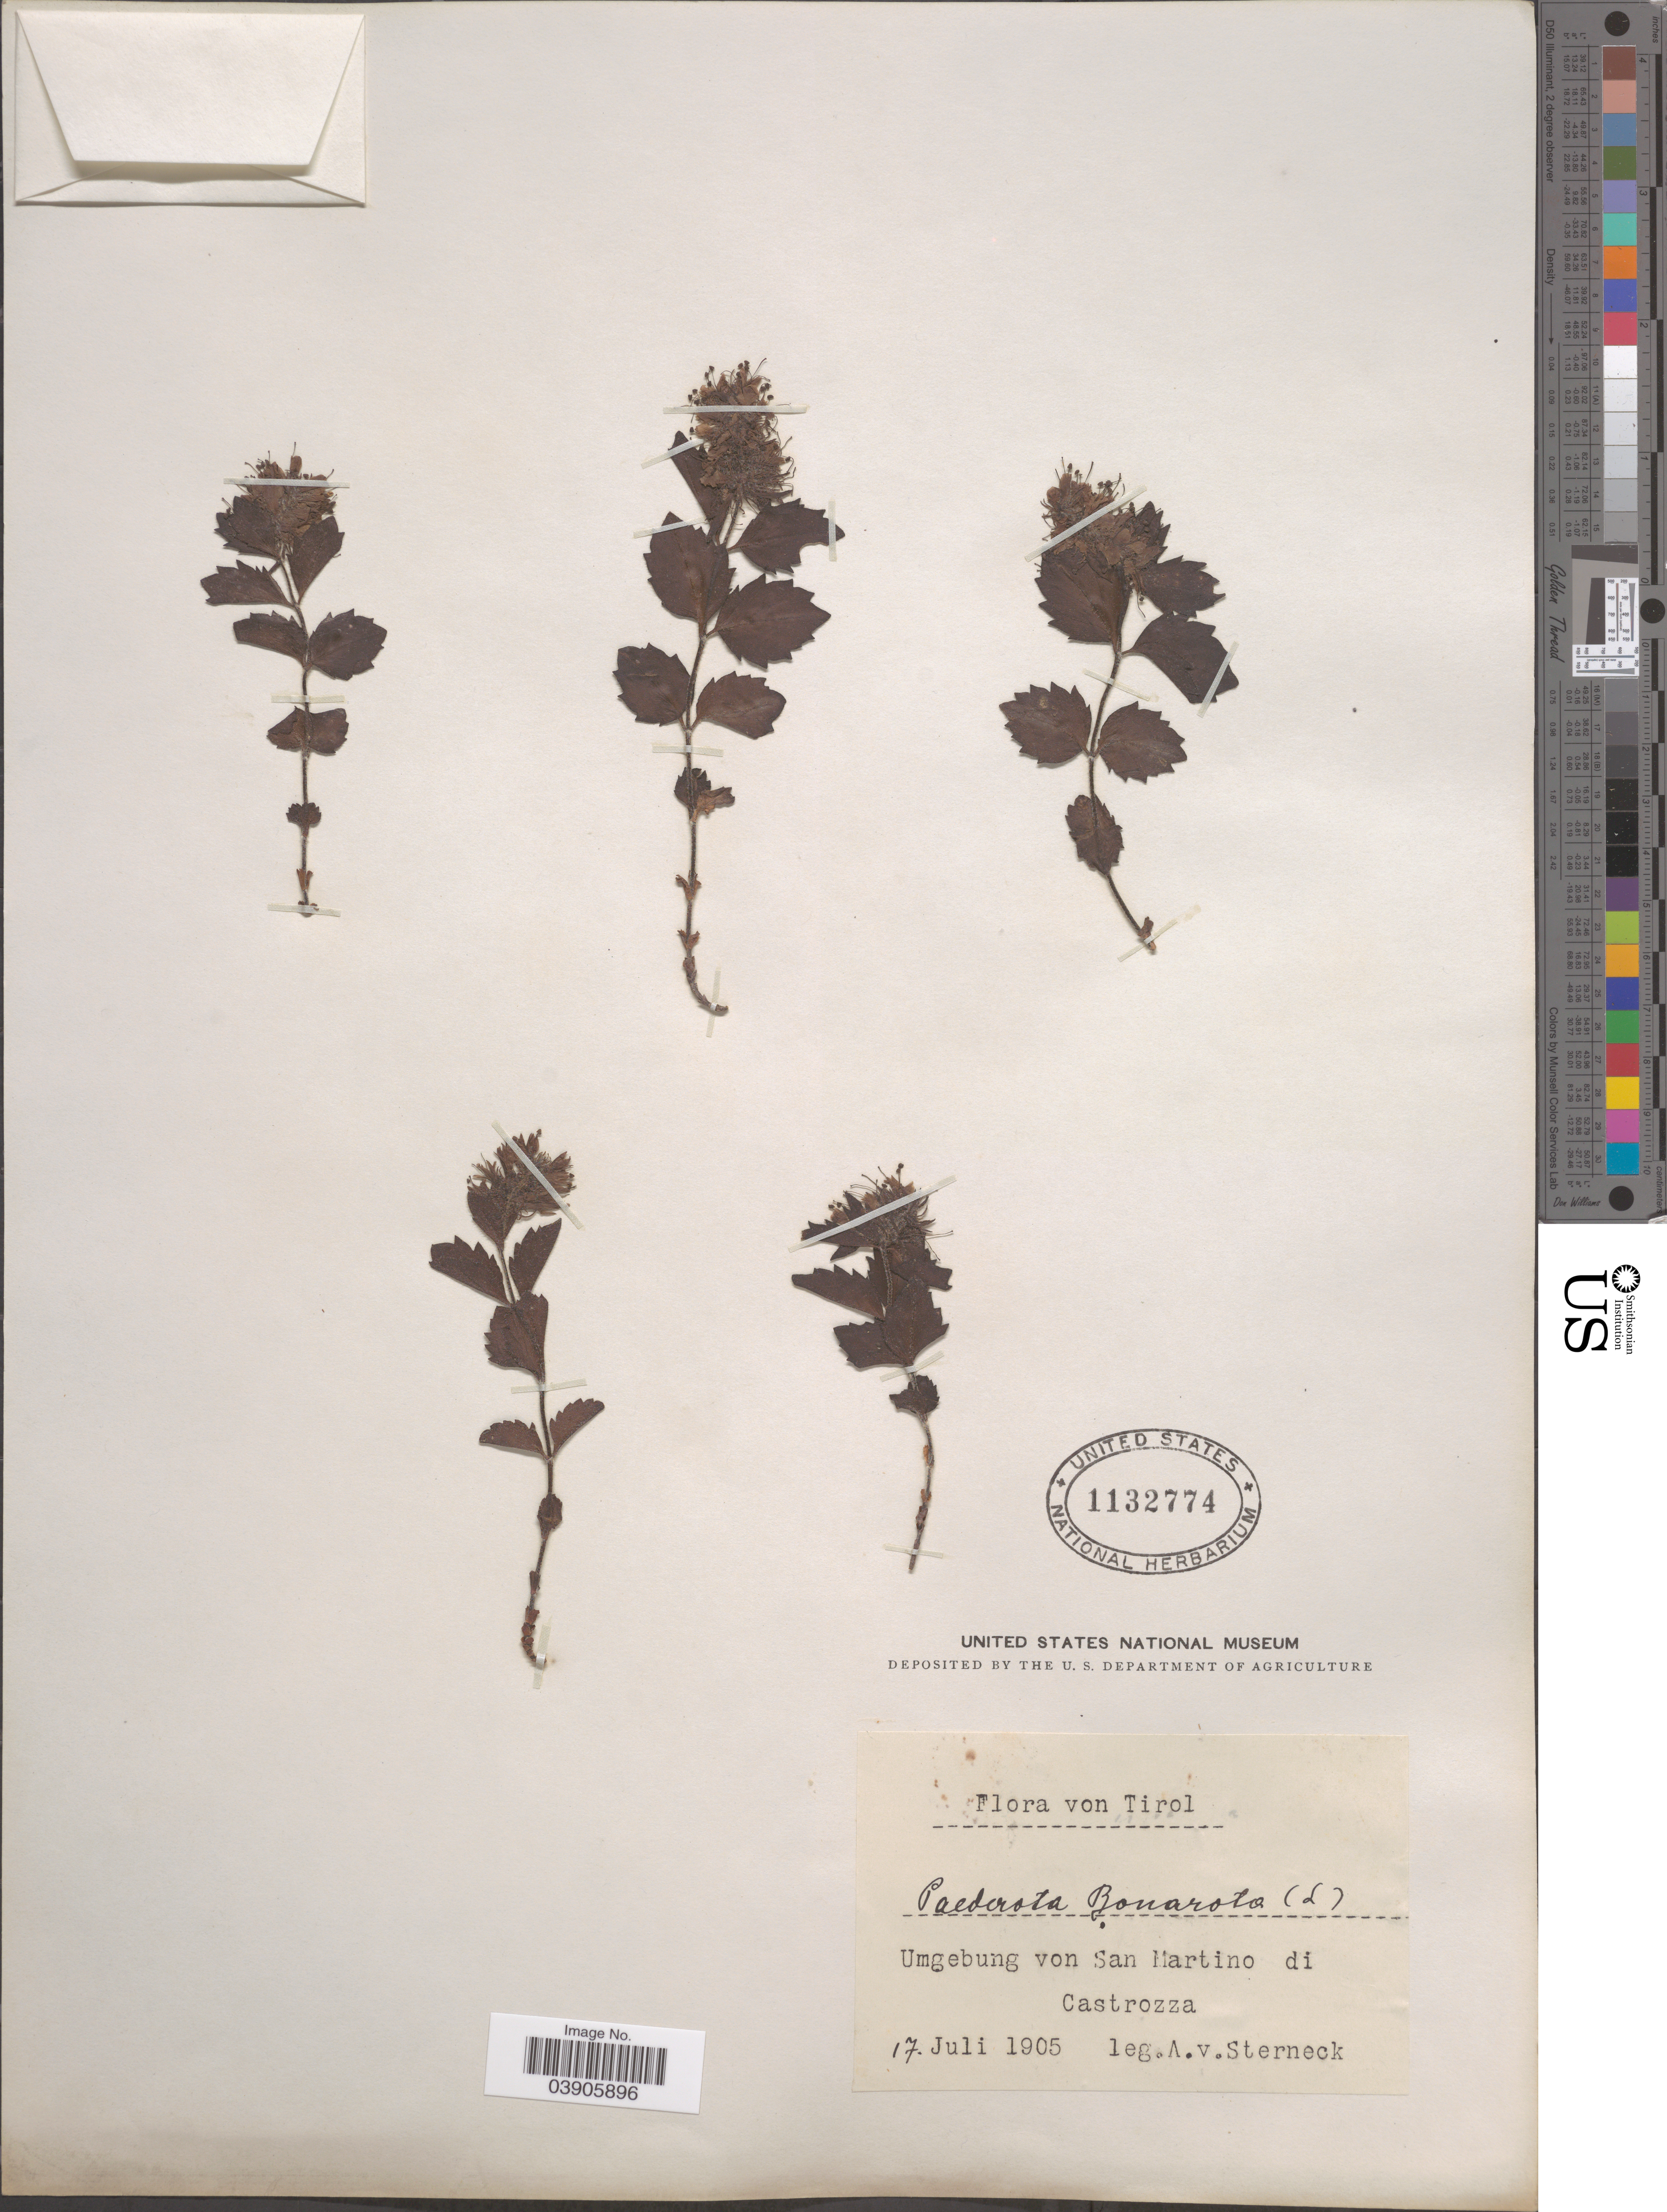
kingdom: Plantae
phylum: Tracheophyta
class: Magnoliopsida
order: Lamiales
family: Plantaginaceae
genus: Paederota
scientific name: Paederota bonarota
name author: (L.) L.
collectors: A. Sterneck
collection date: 1905-07-17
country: Italy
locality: Tirol. Umgebung von San Martino di Castrozza.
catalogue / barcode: US 1132774